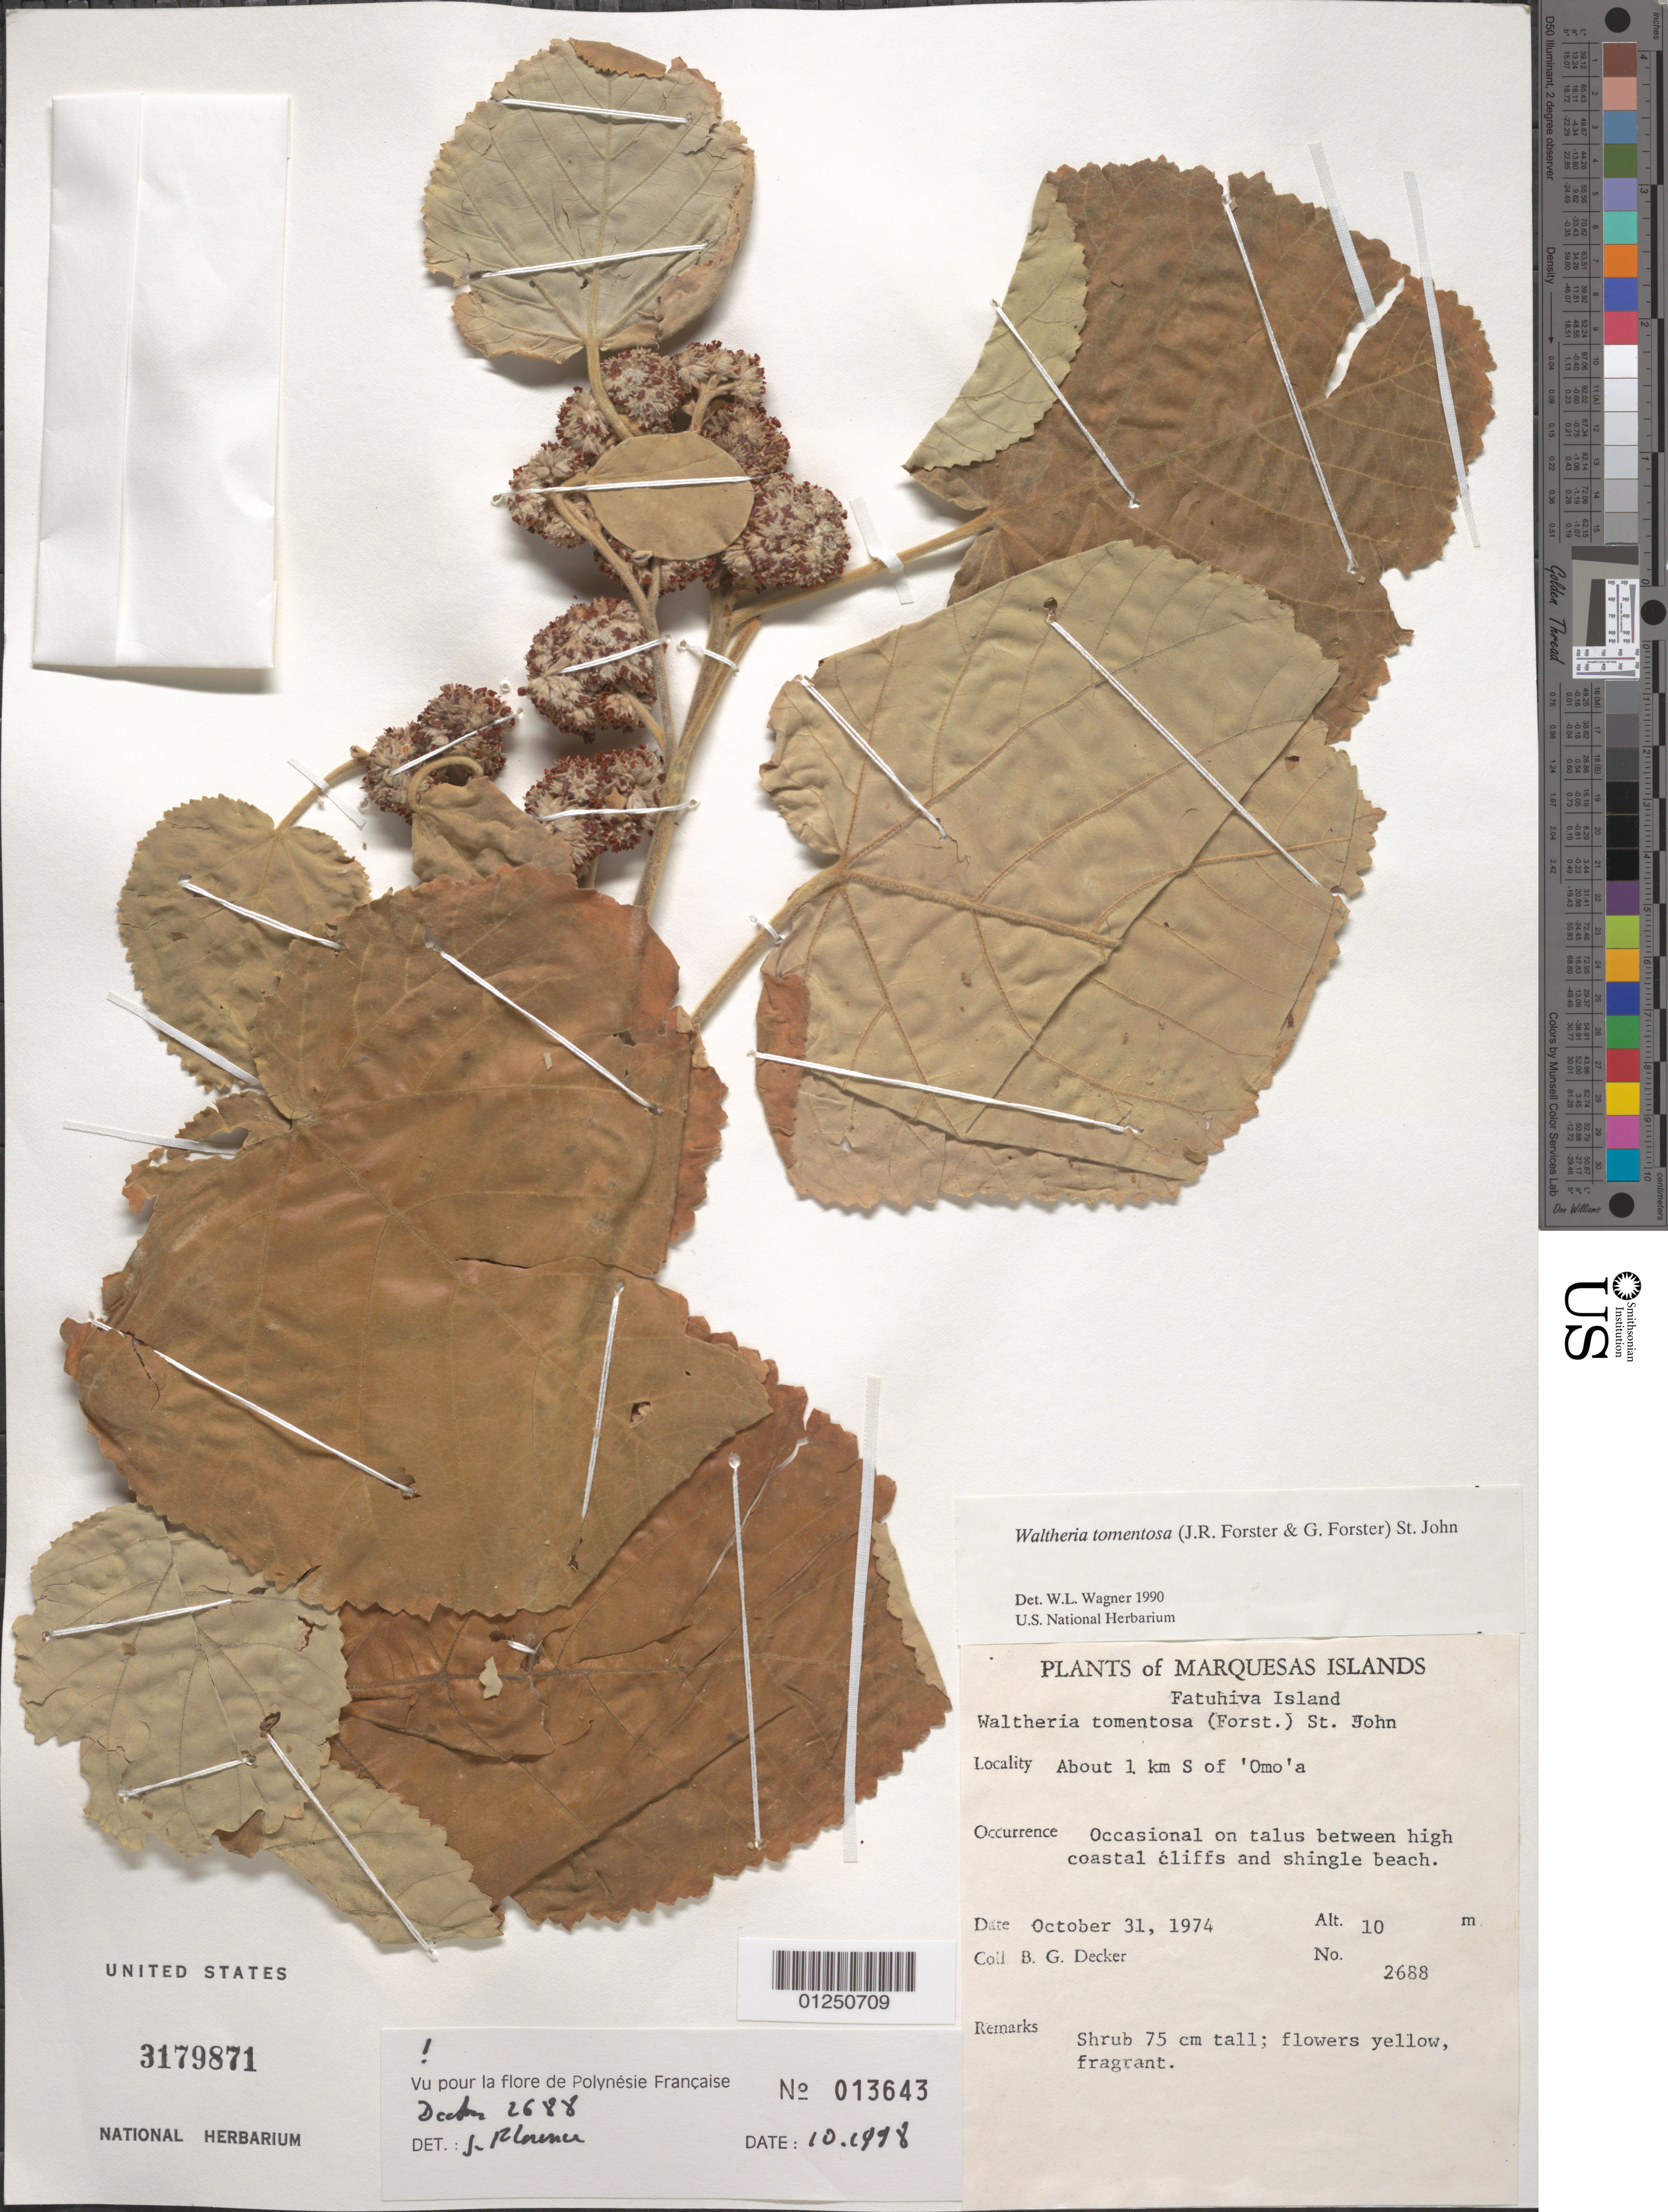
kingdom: Plantae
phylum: Tracheophyta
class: Magnoliopsida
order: Malvales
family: Malvaceae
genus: Waltheria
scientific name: Waltheria tomentosa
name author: (J.R. Forst. & G. Forst.) H. St. John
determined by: Wagner, W. L., (BOT), Smithsonian Institution - National Museum of Natural History (UNITED STATES)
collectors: B. G. Decker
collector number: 2688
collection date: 1974-10-31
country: French Polynesia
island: Fatu Hiva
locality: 1 km S of 'Omo'a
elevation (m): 10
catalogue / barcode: US 3179871